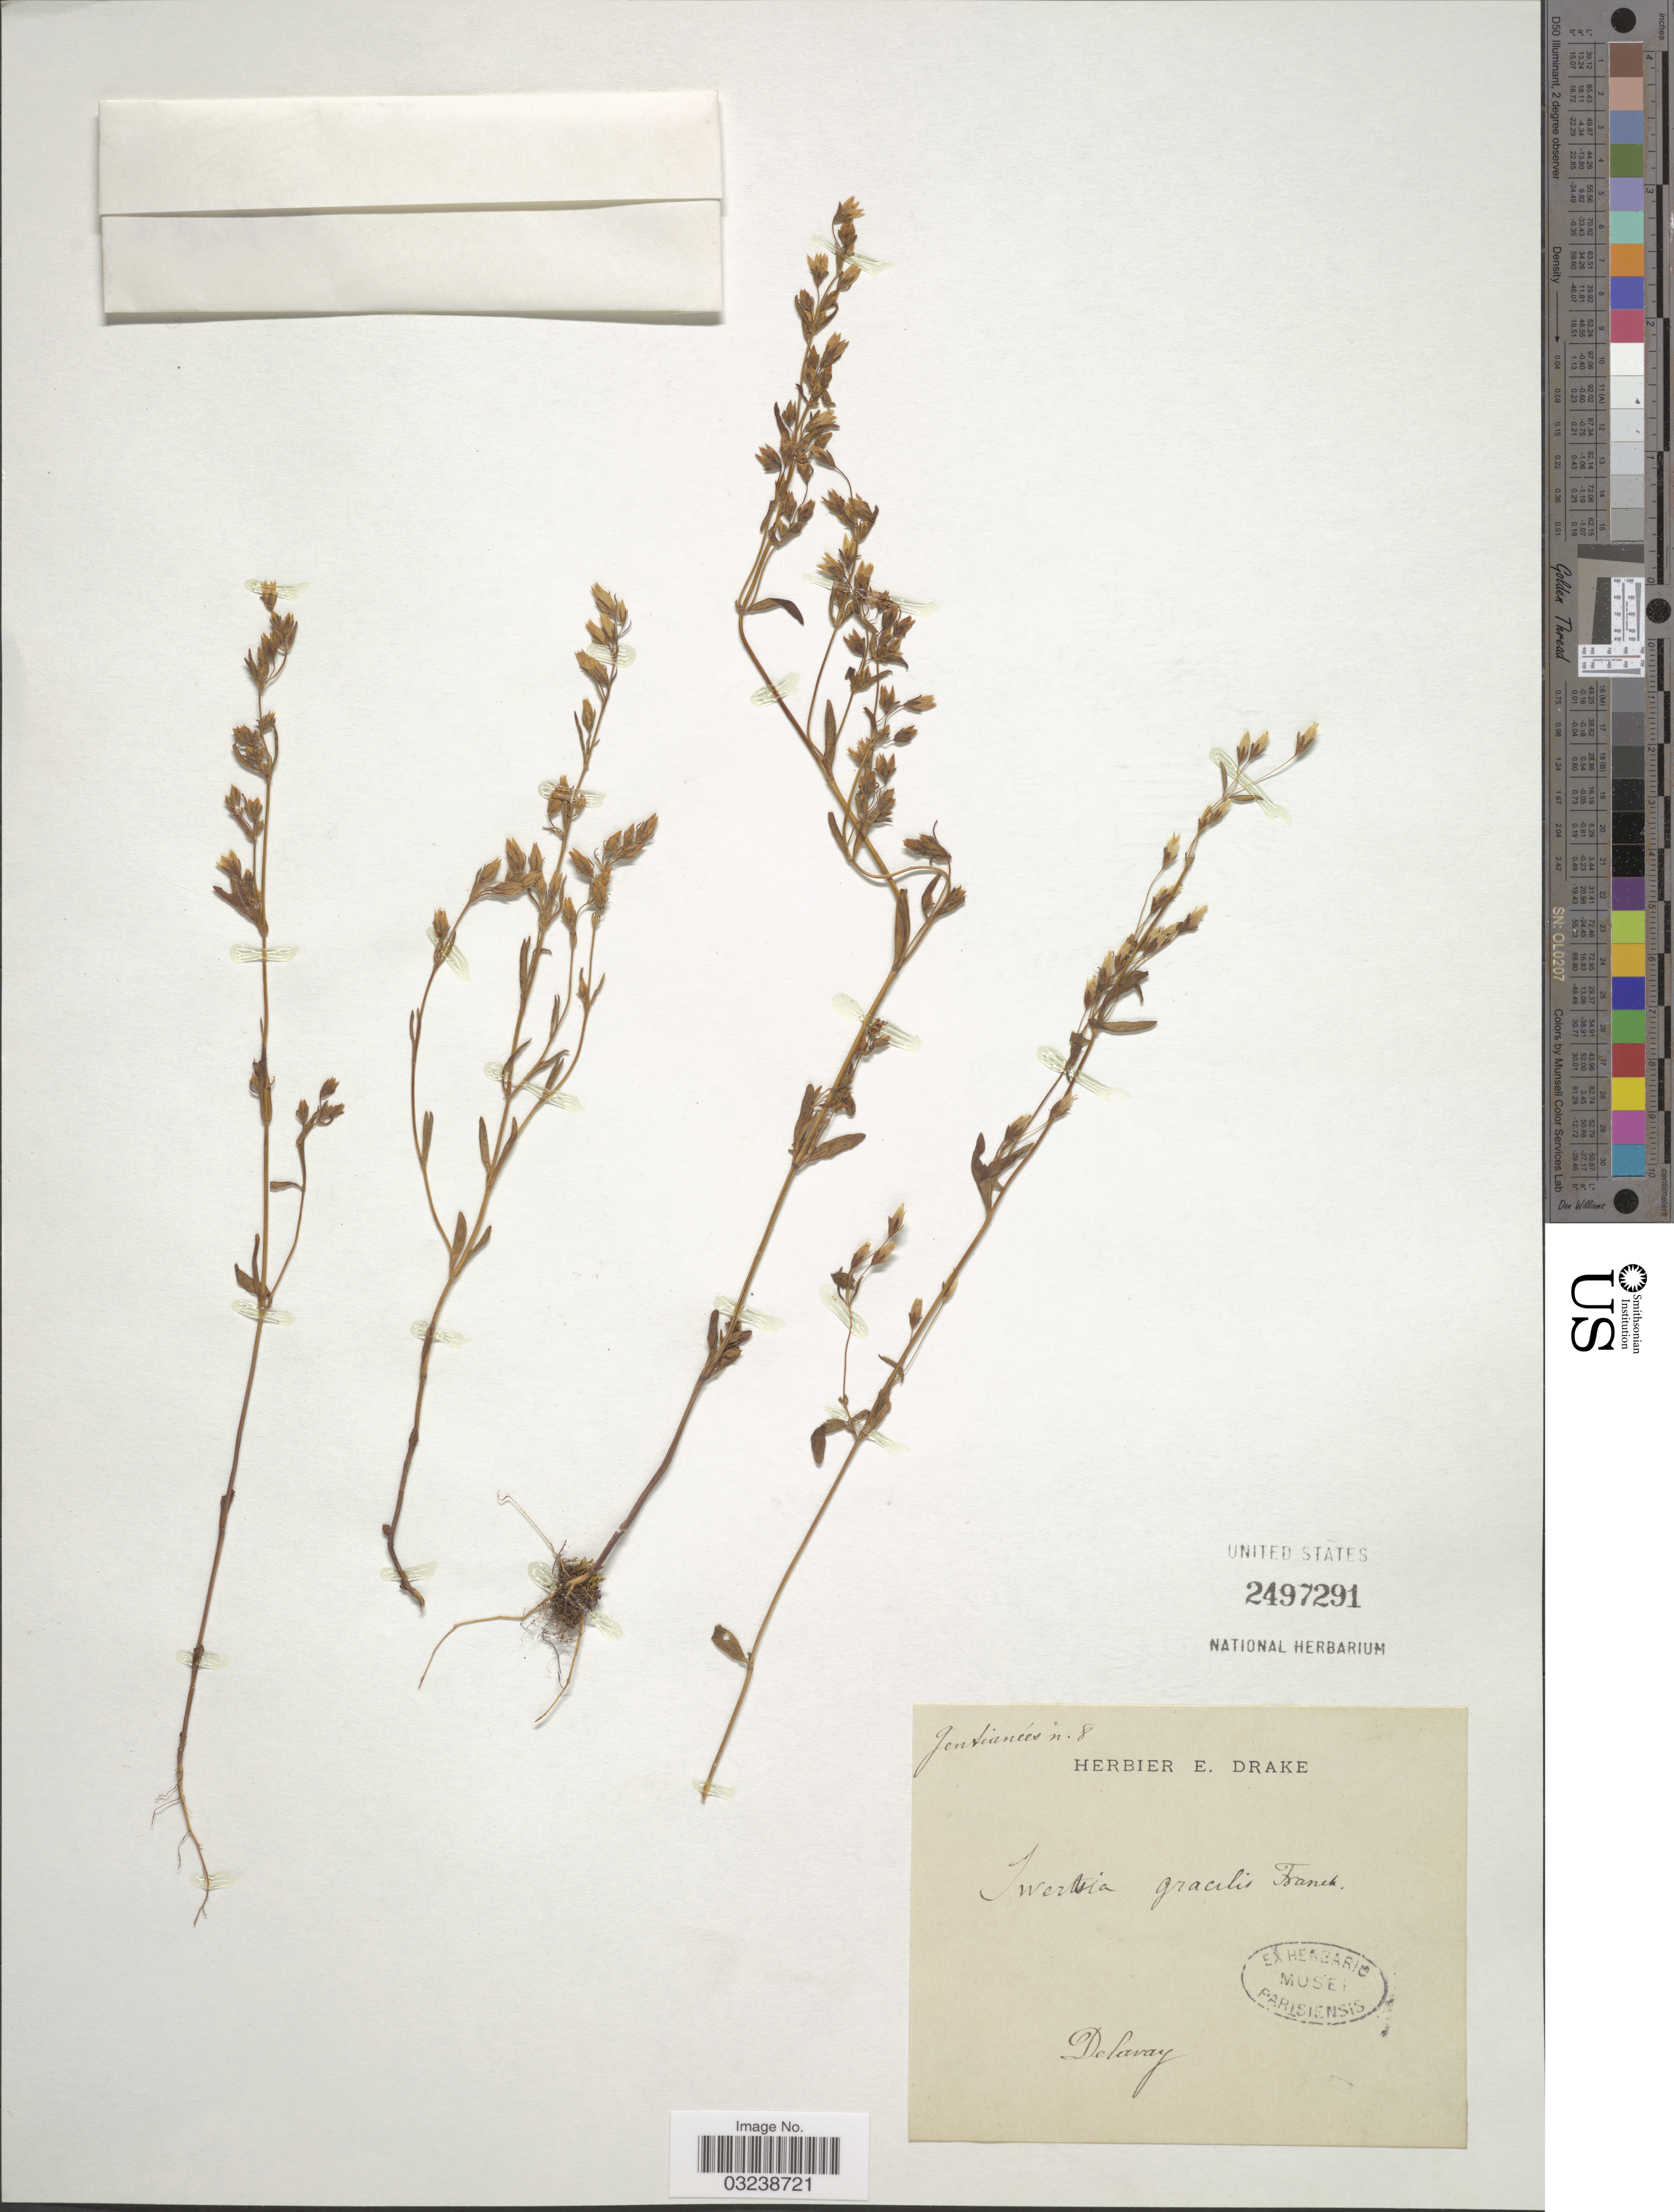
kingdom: Plantae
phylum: Tracheophyta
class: Magnoliopsida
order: Gentianales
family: Gentianaceae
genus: Swertia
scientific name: Swertia gracilis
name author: Kunth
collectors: Delavay, --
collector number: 8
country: China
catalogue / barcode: US 2497291